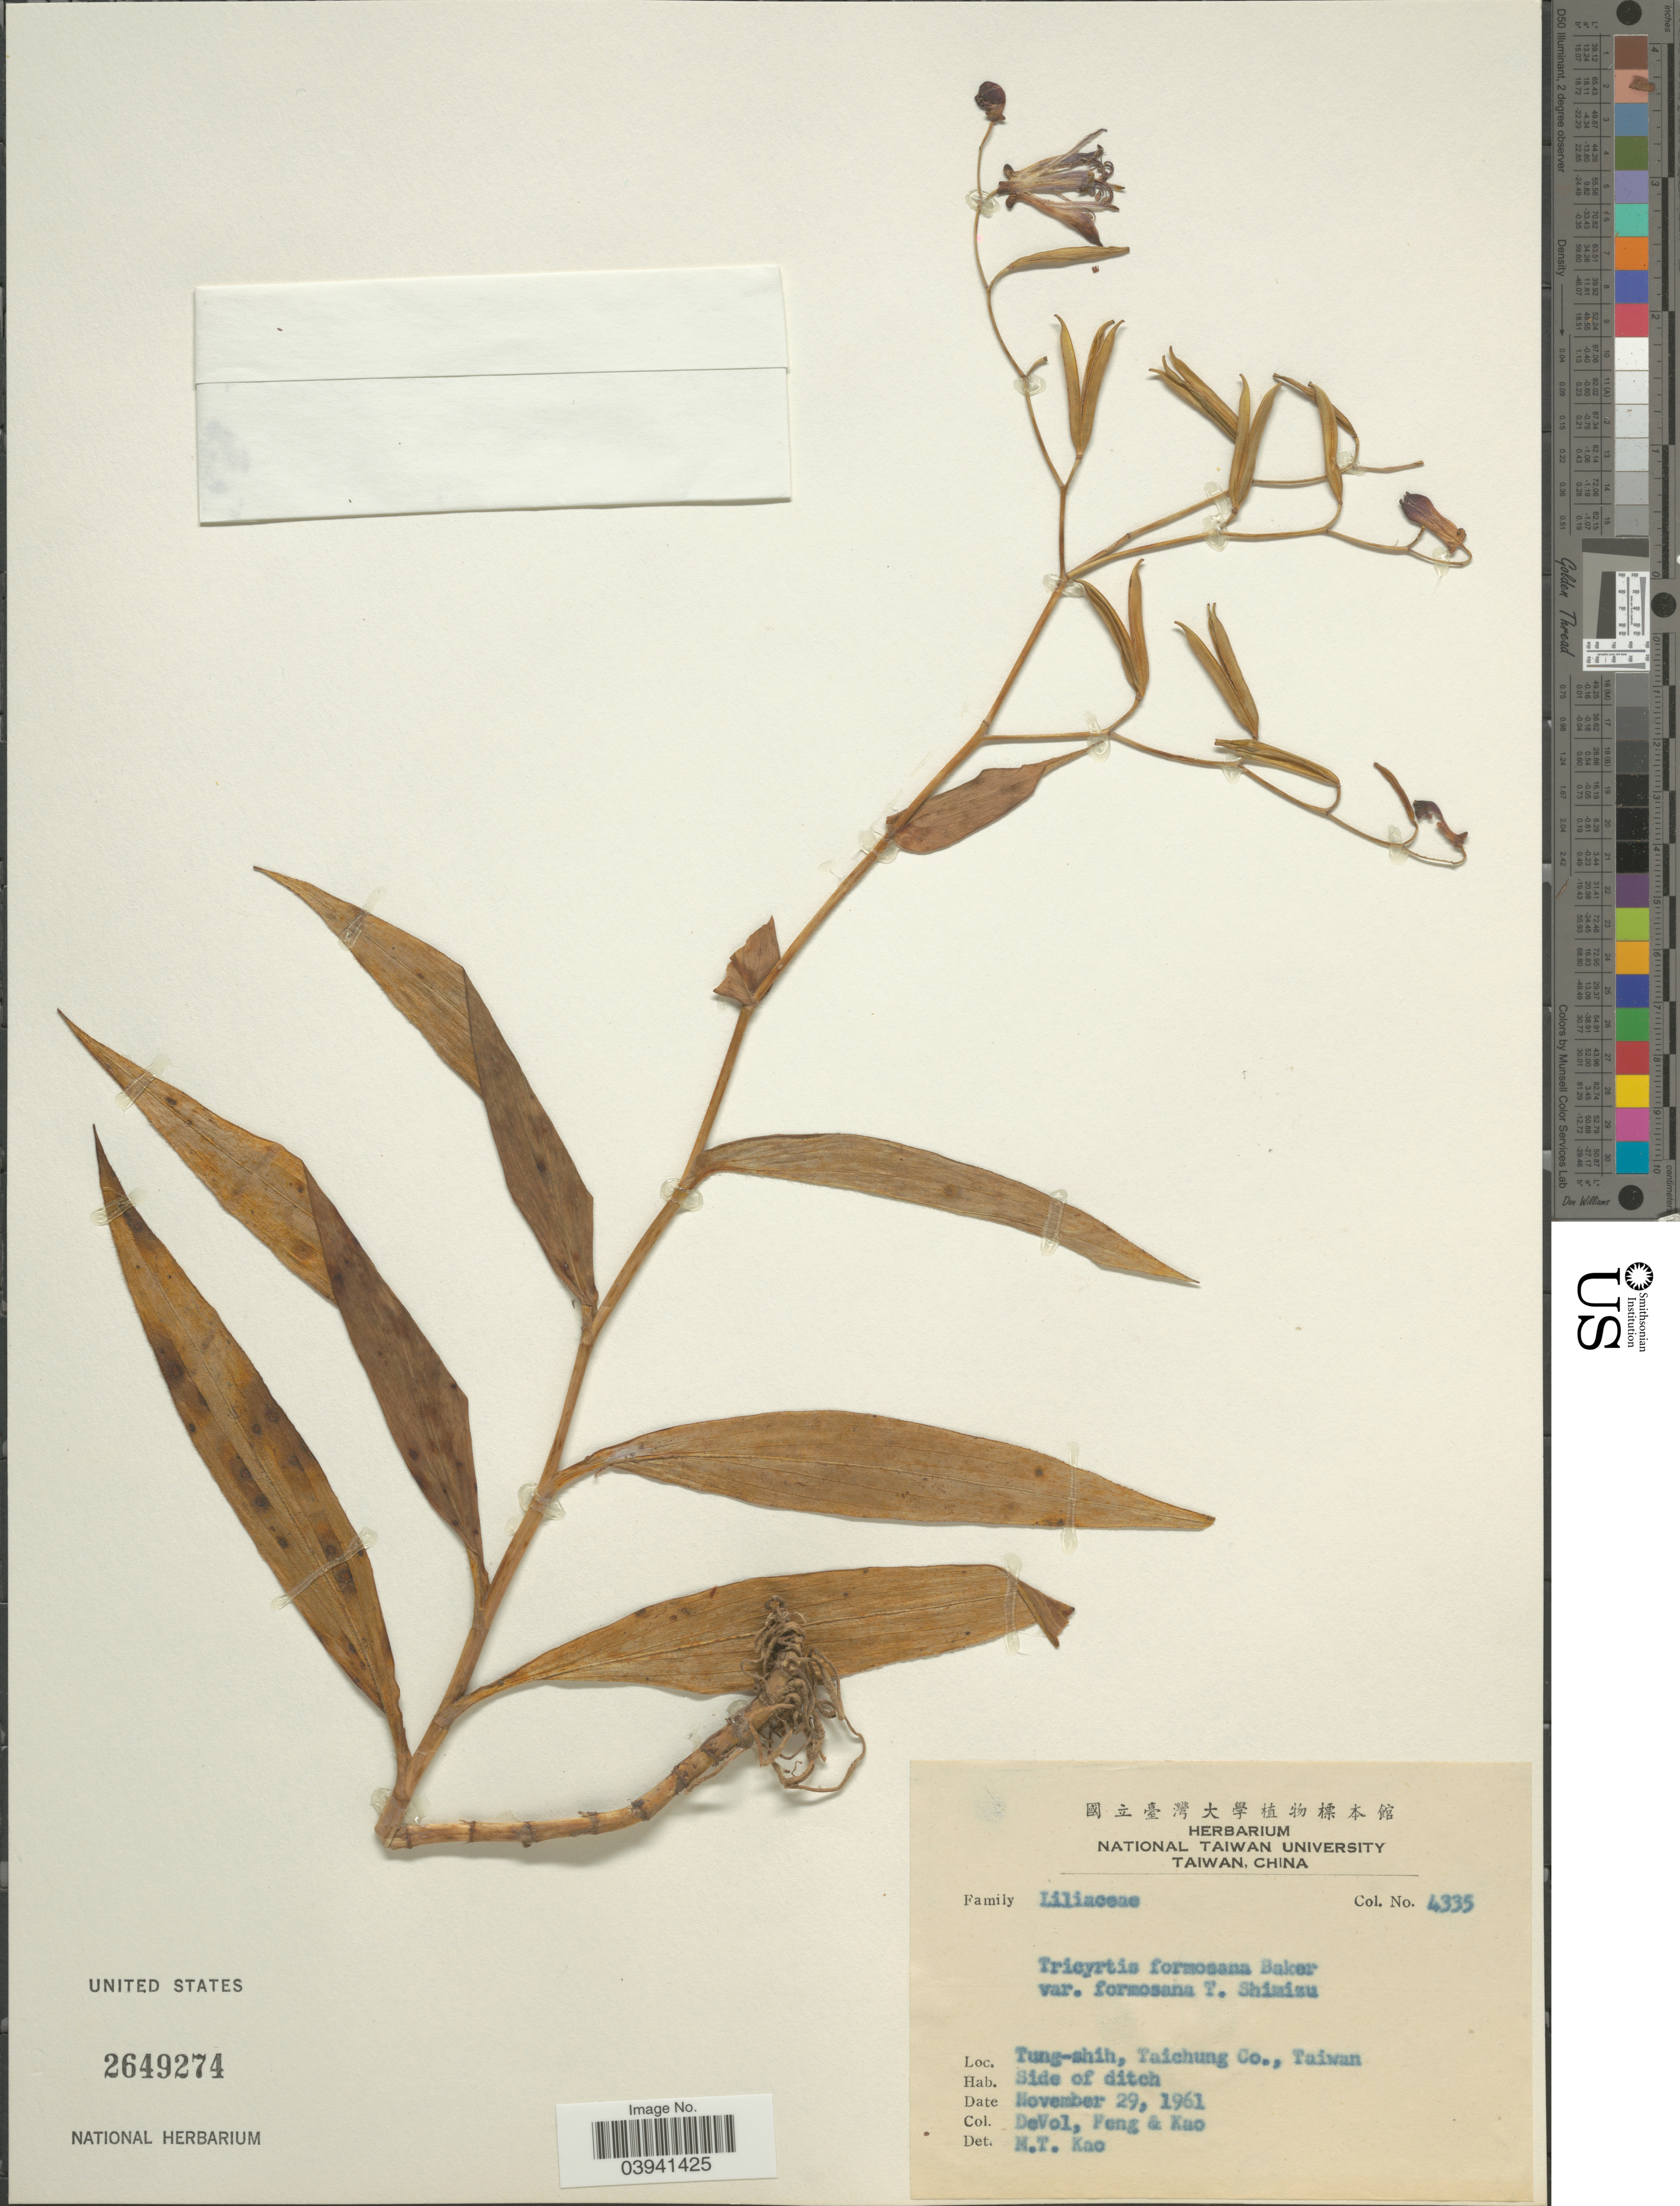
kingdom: Plantae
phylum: Tracheophyta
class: Liliopsida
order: Liliales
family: Liliaceae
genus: Tricyrtis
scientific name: Tricyrtis formosana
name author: Baker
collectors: C. E. De Vol, Feng & -. Kao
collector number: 4335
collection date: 1961-11-29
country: Taiwan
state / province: Taichung City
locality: Tung-ahih, Taichung Co.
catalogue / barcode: US 2649274